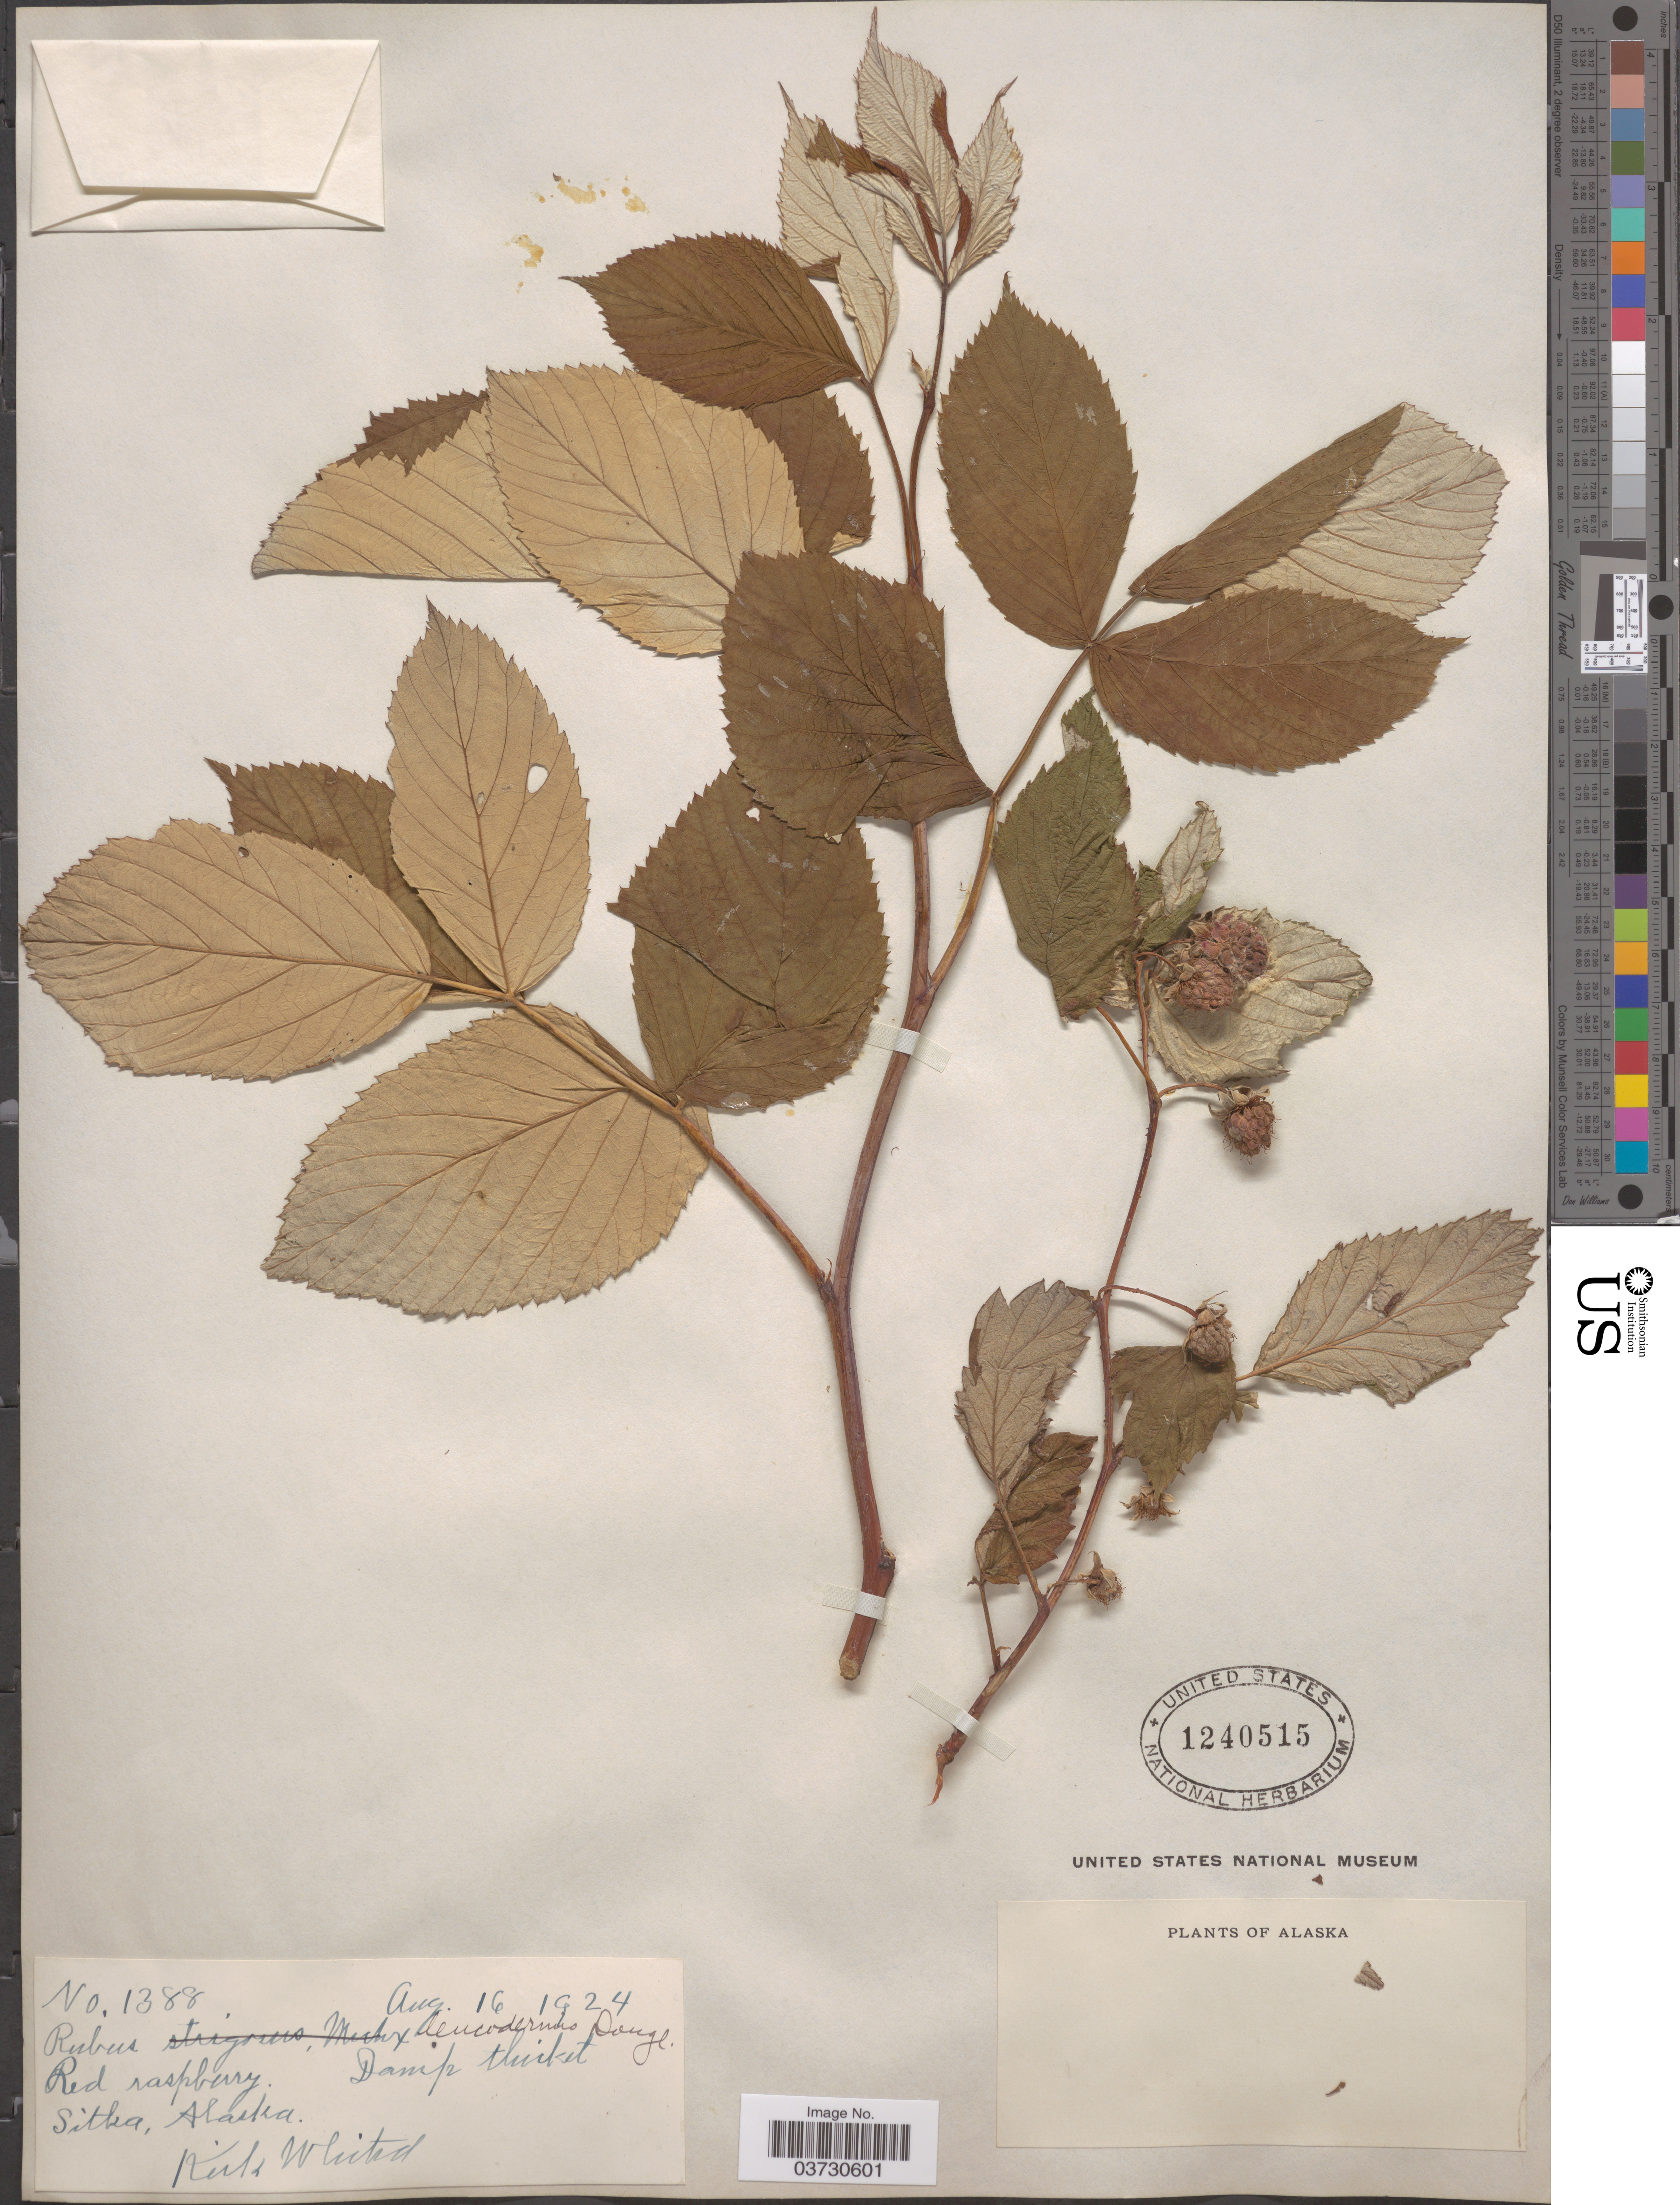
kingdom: Plantae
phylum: Tracheophyta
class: Magnoliopsida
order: Rosales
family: Rosaceae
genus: Rubus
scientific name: Rubus leucodermis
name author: Douglas ex Torr. & A. Gray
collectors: K. Whited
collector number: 1388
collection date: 1924-08-16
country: United States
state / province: Alaska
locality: Sitka.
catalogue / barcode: US 1240515